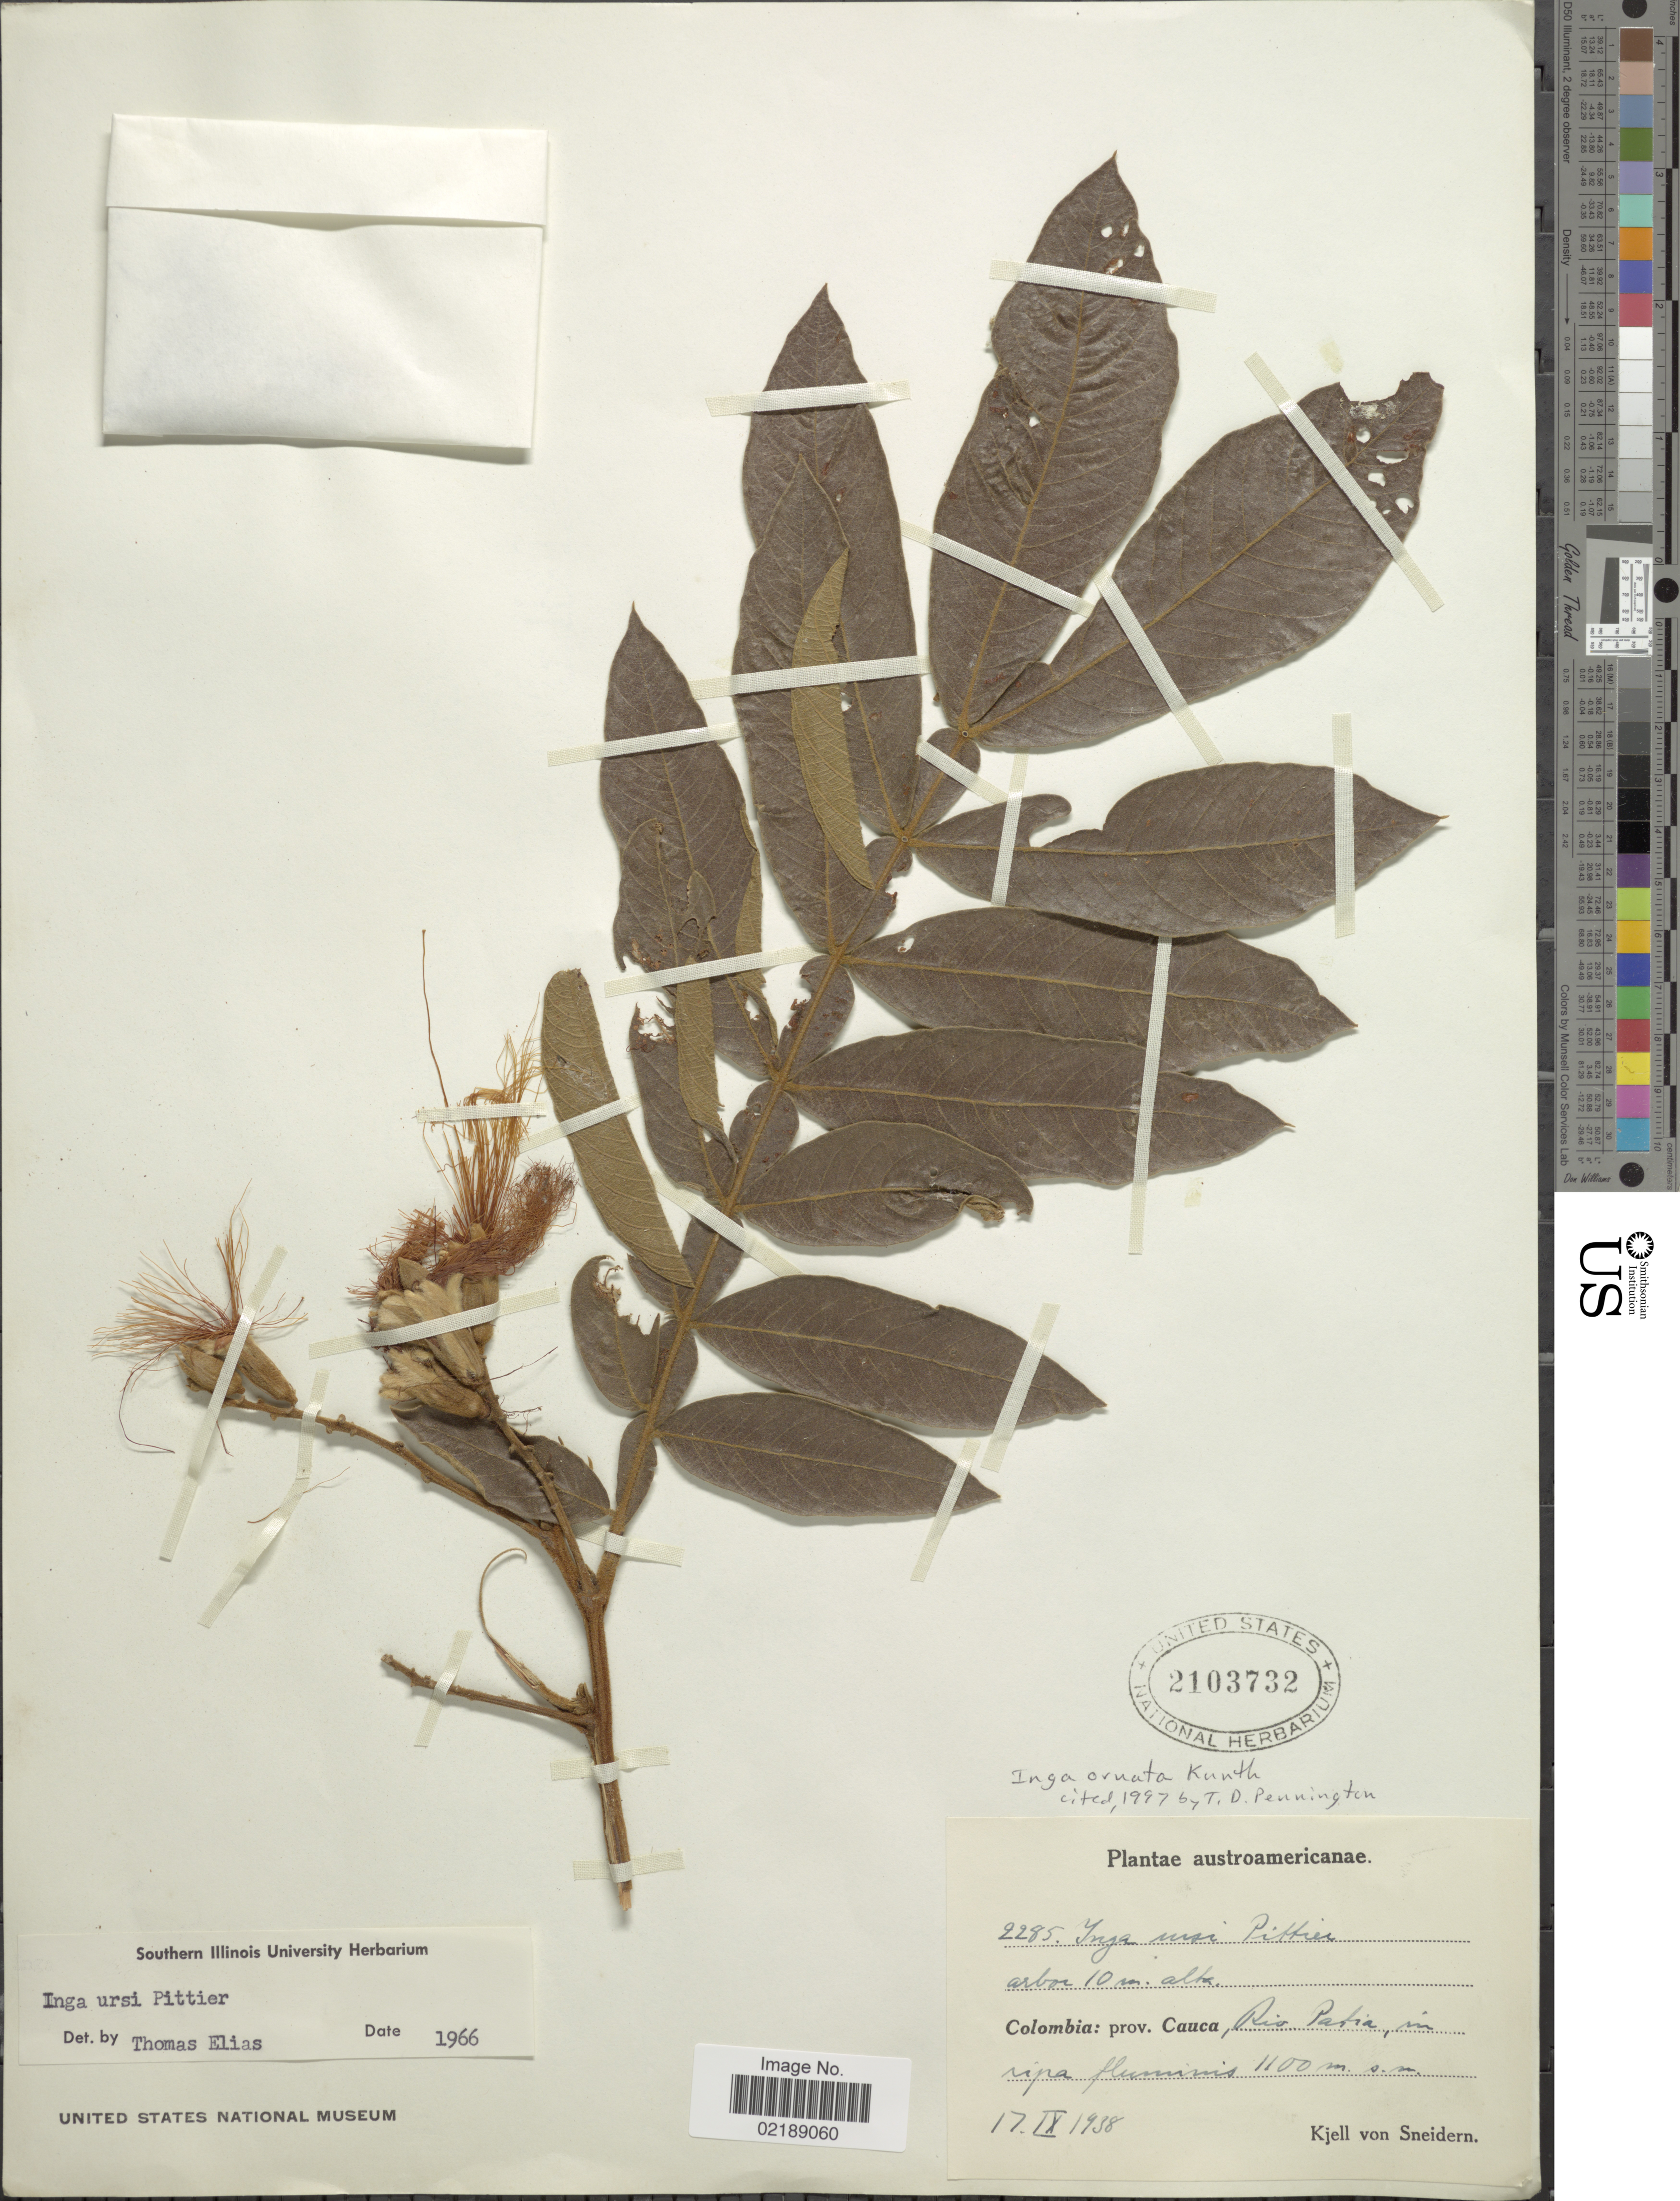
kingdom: Plantae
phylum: Tracheophyta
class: Magnoliopsida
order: Fabales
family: Fabaceae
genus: Inga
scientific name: Inga ornata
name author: Kunth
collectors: K. von Sneidern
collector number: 2285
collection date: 1938-09-17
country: Colombia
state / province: Cauca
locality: Austroamericanae, Rio Patia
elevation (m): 1100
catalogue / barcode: US 2103732